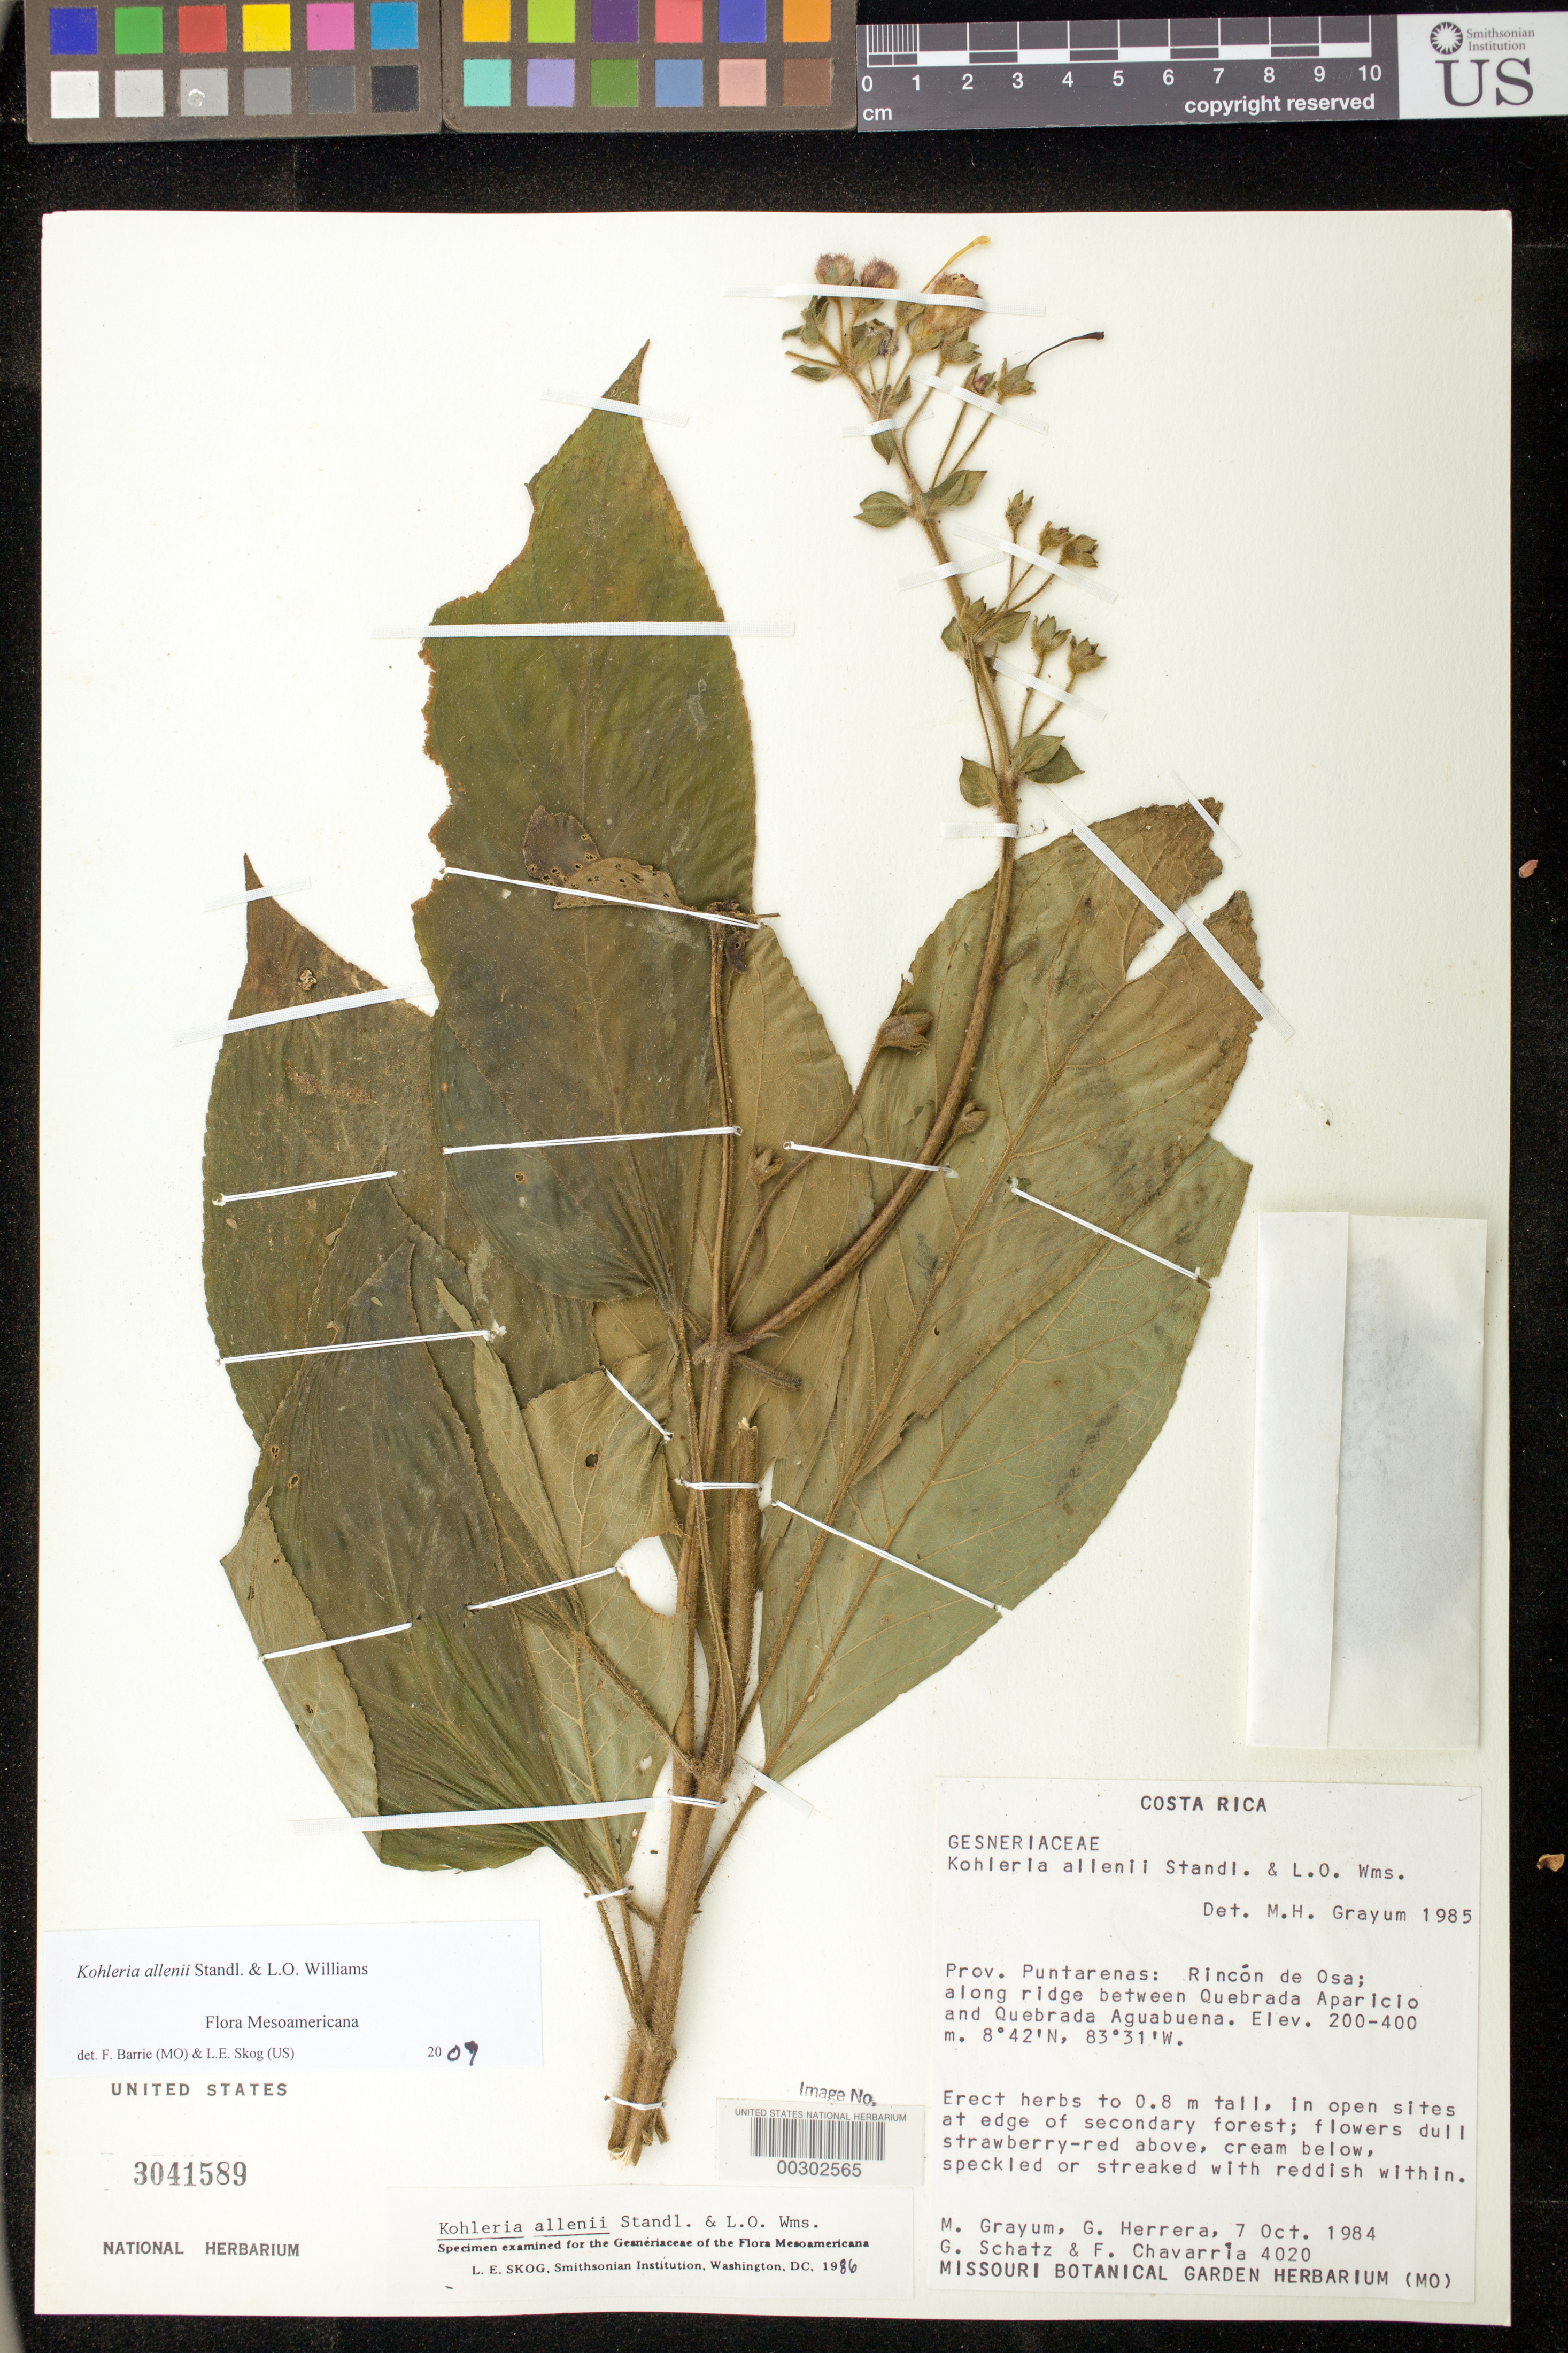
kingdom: Plantae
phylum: Tracheophyta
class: Magnoliopsida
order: Lamiales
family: Gesneriaceae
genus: Kohleria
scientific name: Kohleria allenii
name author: Standl. & L.O. Williams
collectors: M. H. Grayum, G. Herrera, G. Schatz & F. Chavarria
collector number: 4020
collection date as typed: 07 Oct 1984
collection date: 1984-10-07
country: Costa Rica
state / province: Puntarenas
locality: Rincon de Osa, along ridge between Quebrada Aparicio and Quebrada Aguabuena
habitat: In open sites at edge of secondary forest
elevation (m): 200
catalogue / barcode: US 3041589